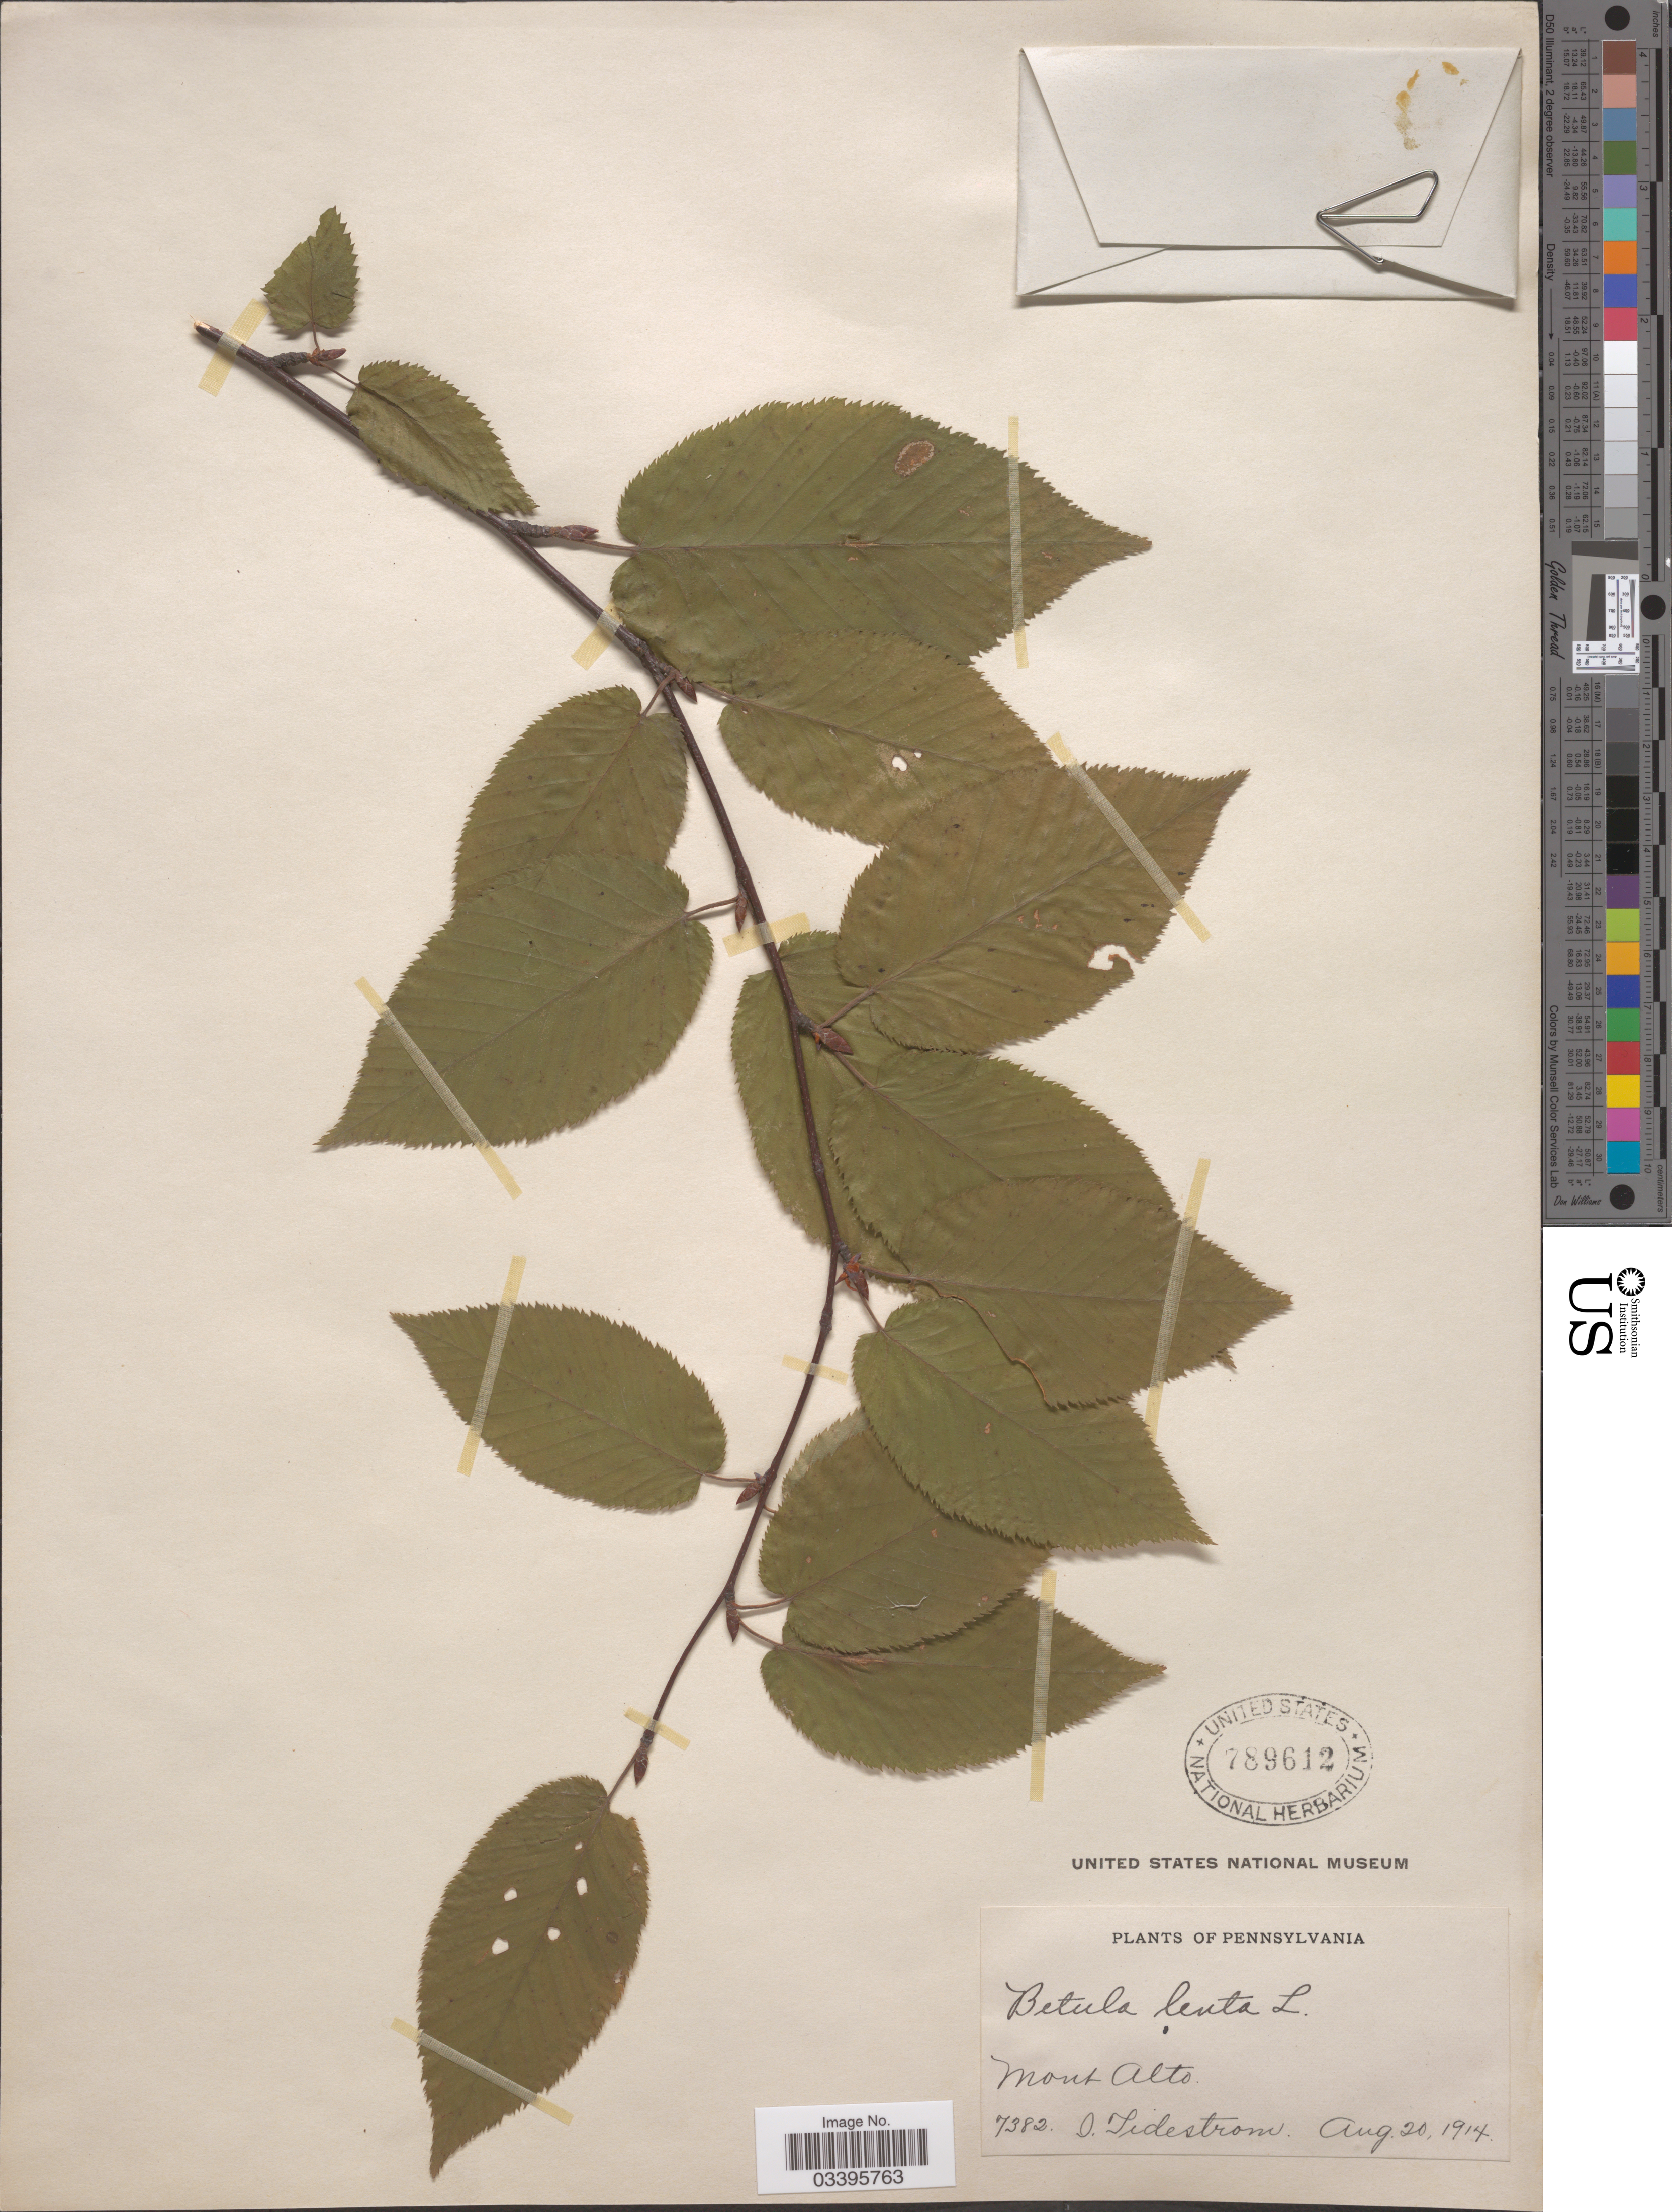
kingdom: Plantae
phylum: Tracheophyta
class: Magnoliopsida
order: Fagales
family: Betulaceae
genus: Betula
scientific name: Betula lenta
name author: L.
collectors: I. F. Tidestrom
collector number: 7382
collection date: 1914-08-20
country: United States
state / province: Pennsylvania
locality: Mont Alto.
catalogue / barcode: US 789612